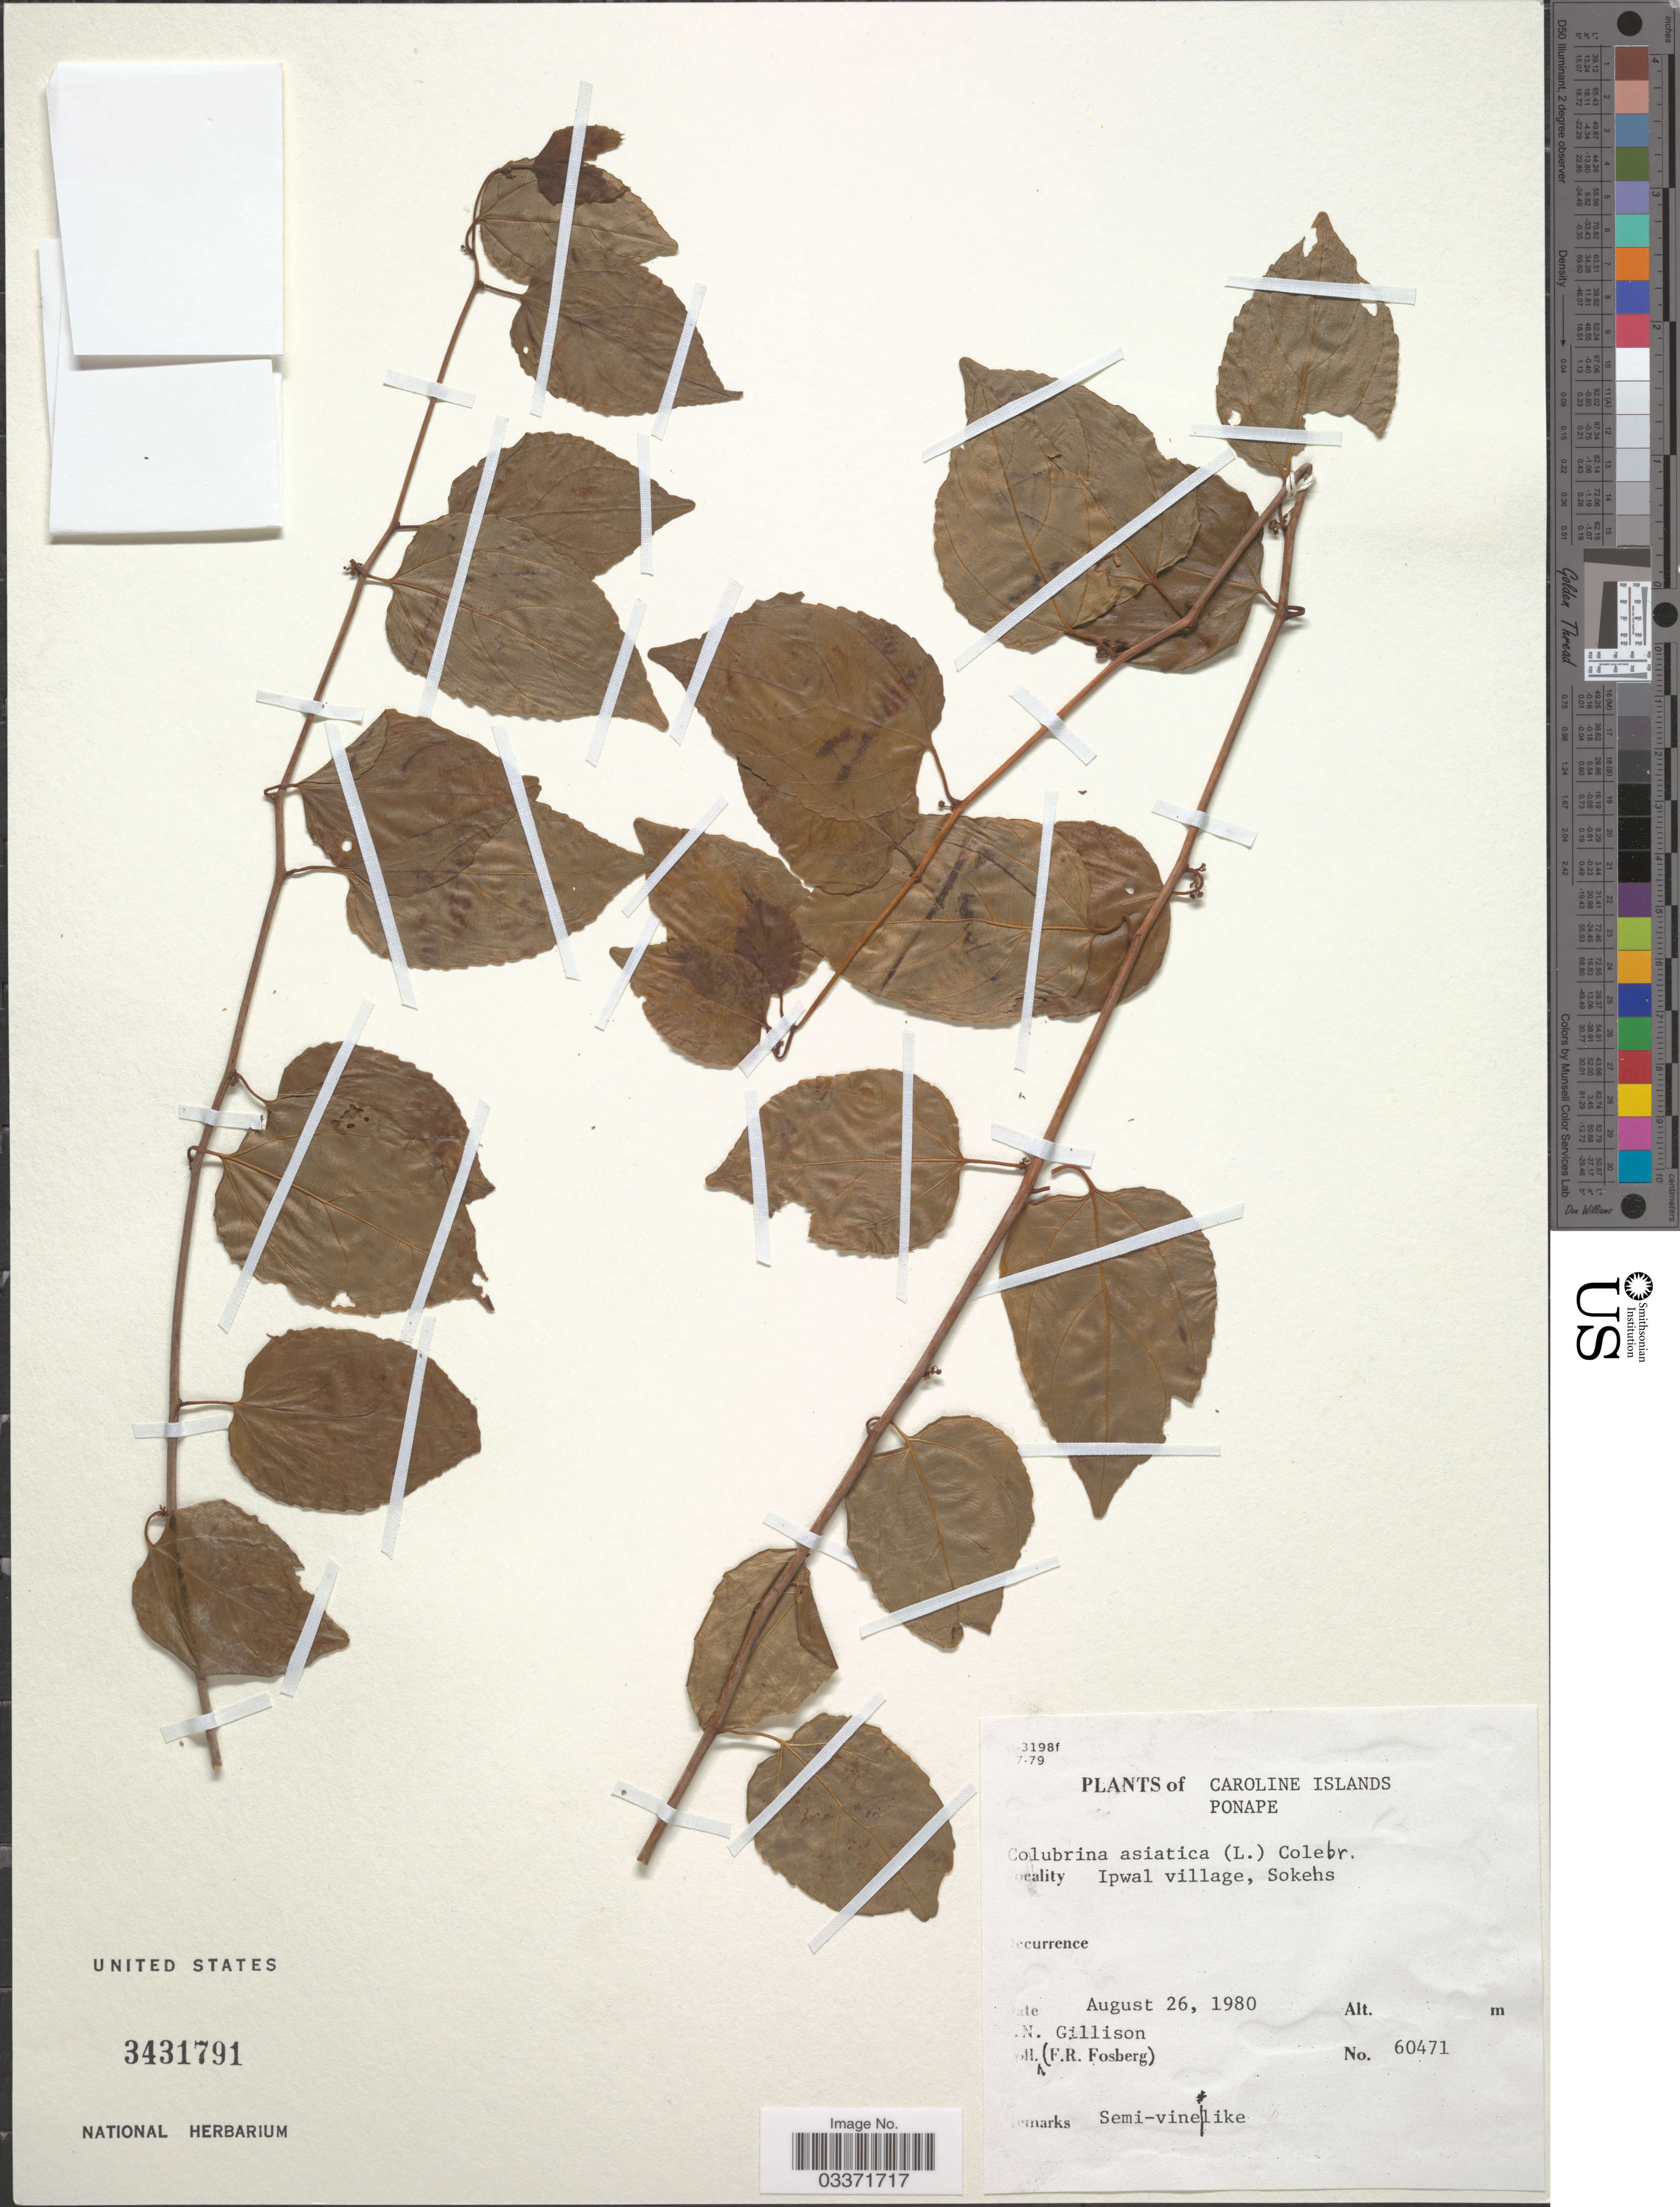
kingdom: Plantae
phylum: Tracheophyta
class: Magnoliopsida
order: Rosales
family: Rhamnaceae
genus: Colubrina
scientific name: Colubrina asiatica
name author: (L.) Brongn.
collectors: A. Gillison & F. R. Fosberg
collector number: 60471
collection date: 1980-08-26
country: Micronesia, Federated States of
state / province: Pohnpei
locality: Caroline Islands, Ponape, Ipwal village, Sokehs.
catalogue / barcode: US 3431791